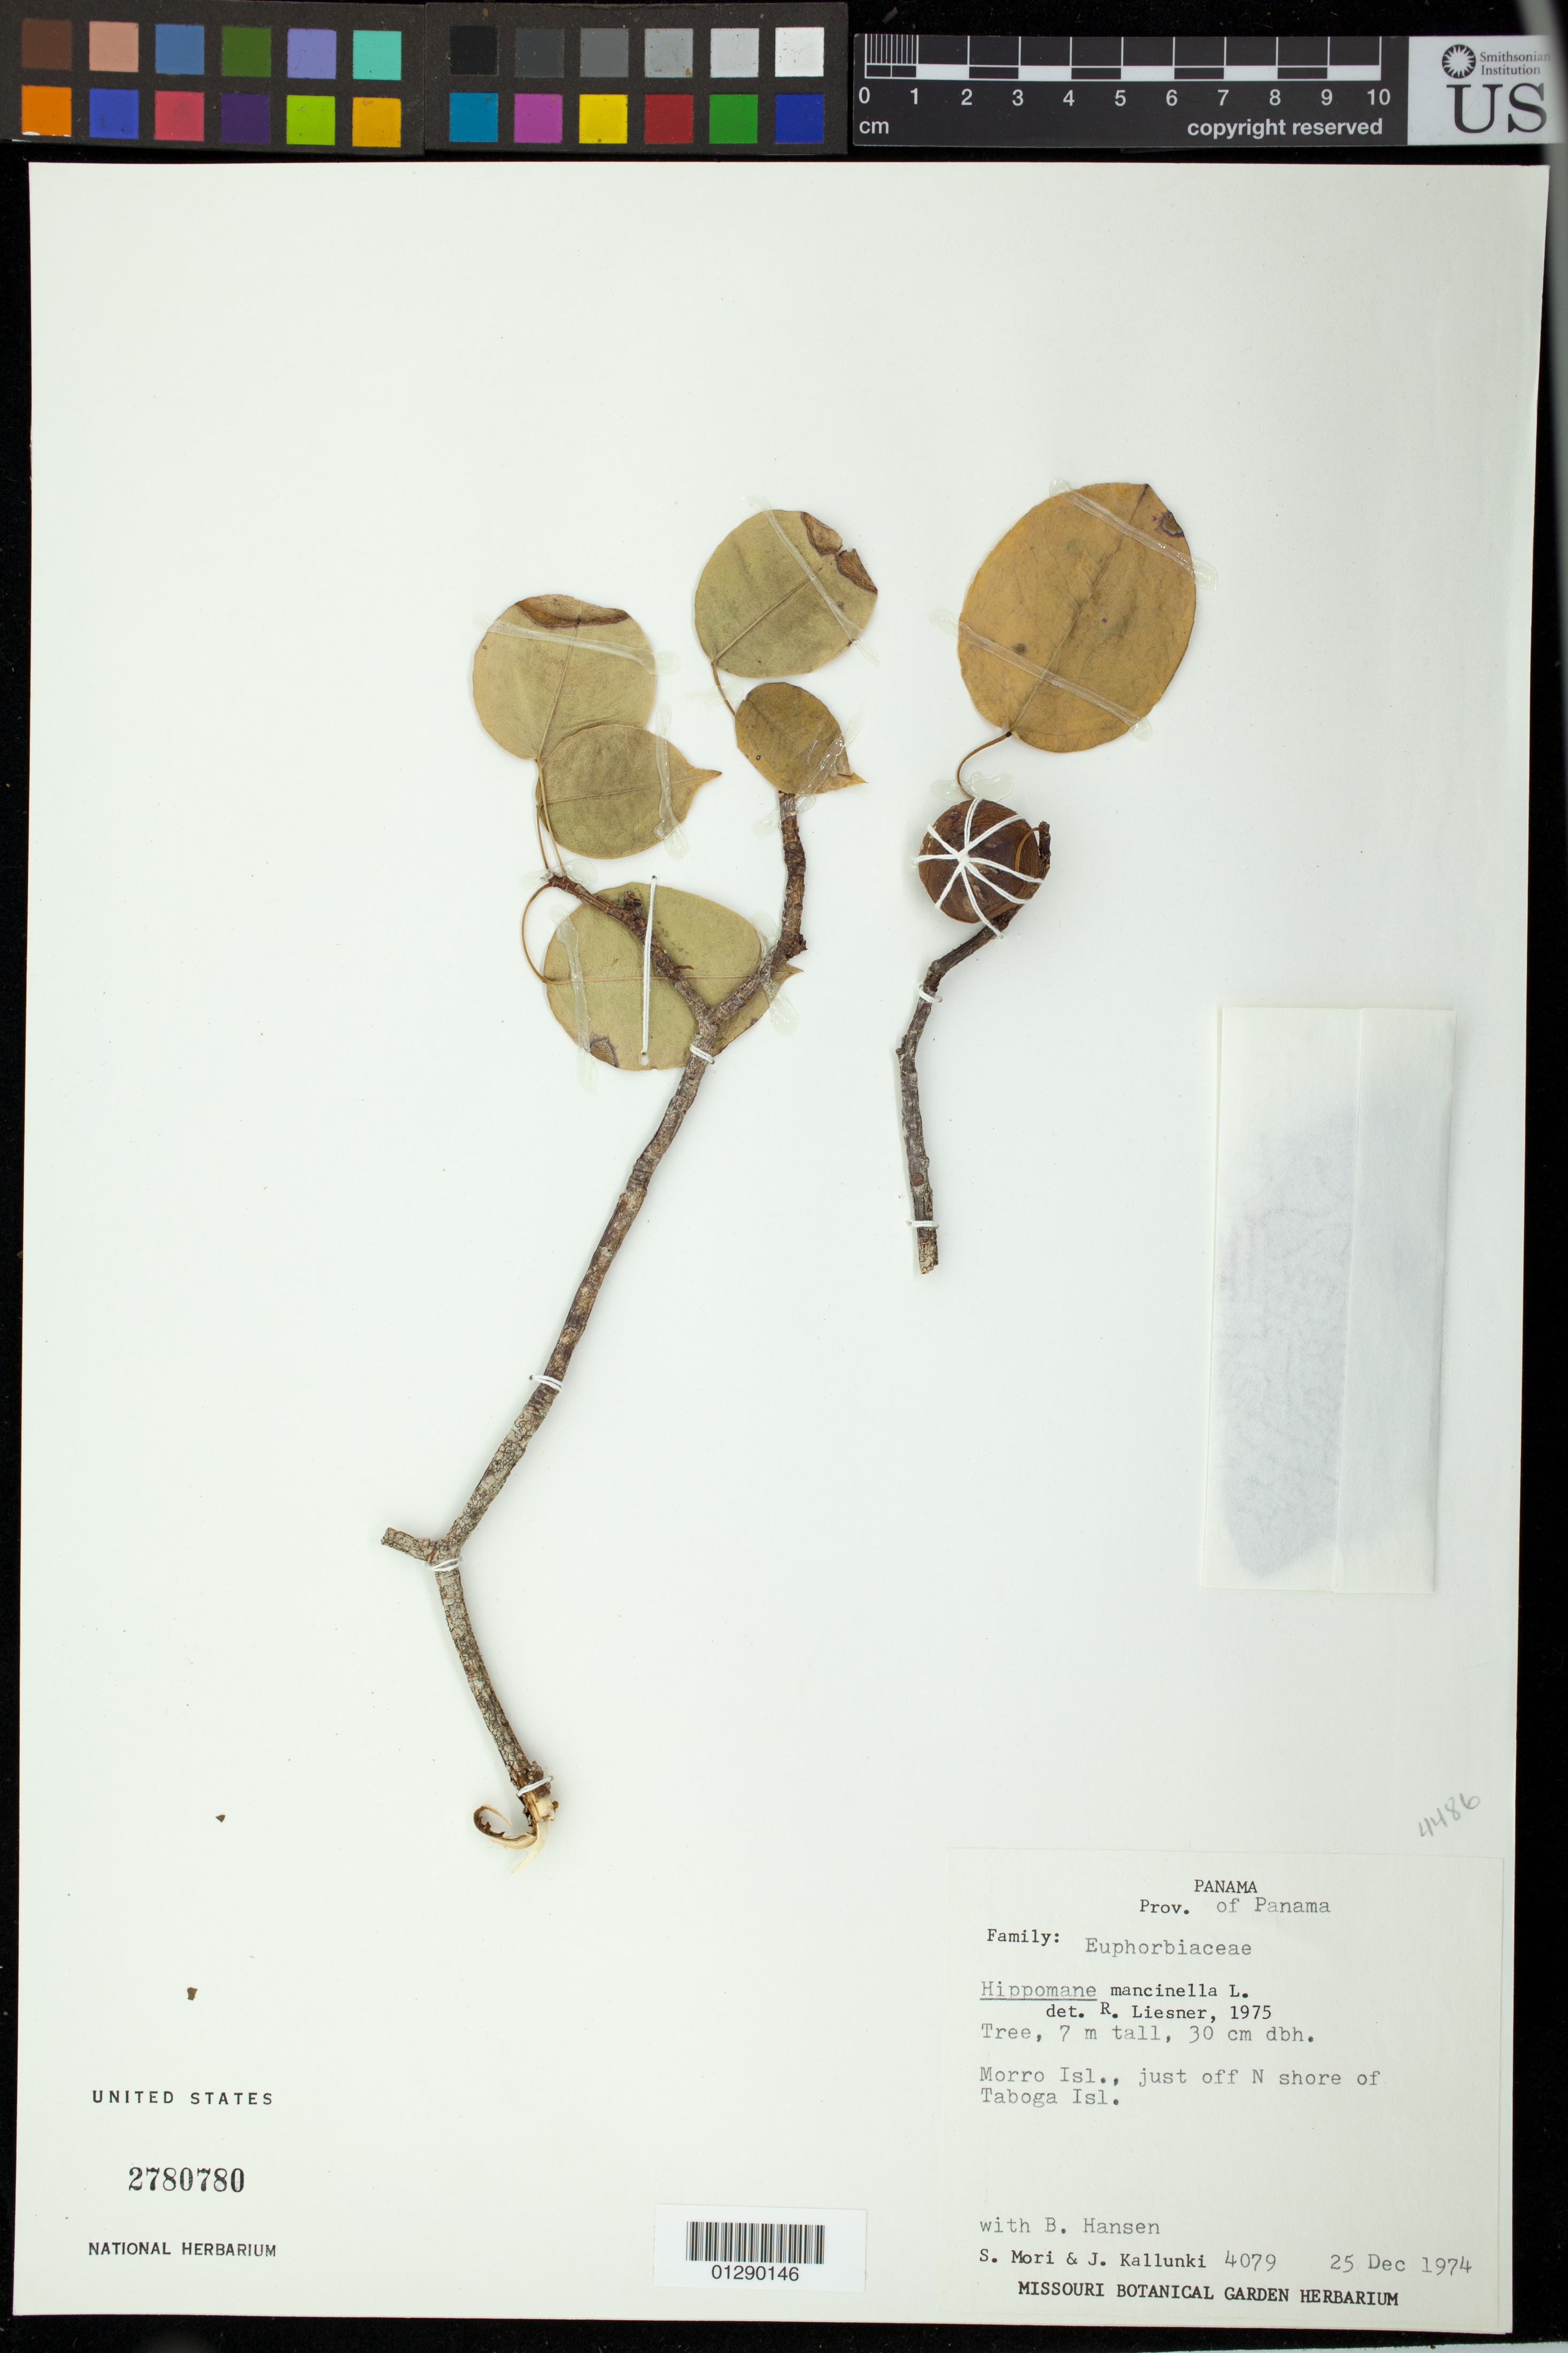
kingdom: Plantae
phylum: Tracheophyta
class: Magnoliopsida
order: Malpighiales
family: Euphorbiaceae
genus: Hippomane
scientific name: Hippomane mancinella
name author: L.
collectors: S. Mori, J. Kallunki & B. Hansen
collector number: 4079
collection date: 1974-12-25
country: Panama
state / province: Panamá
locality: Morro Isl., just off N shore of Taboga Isl.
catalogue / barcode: US 2780780